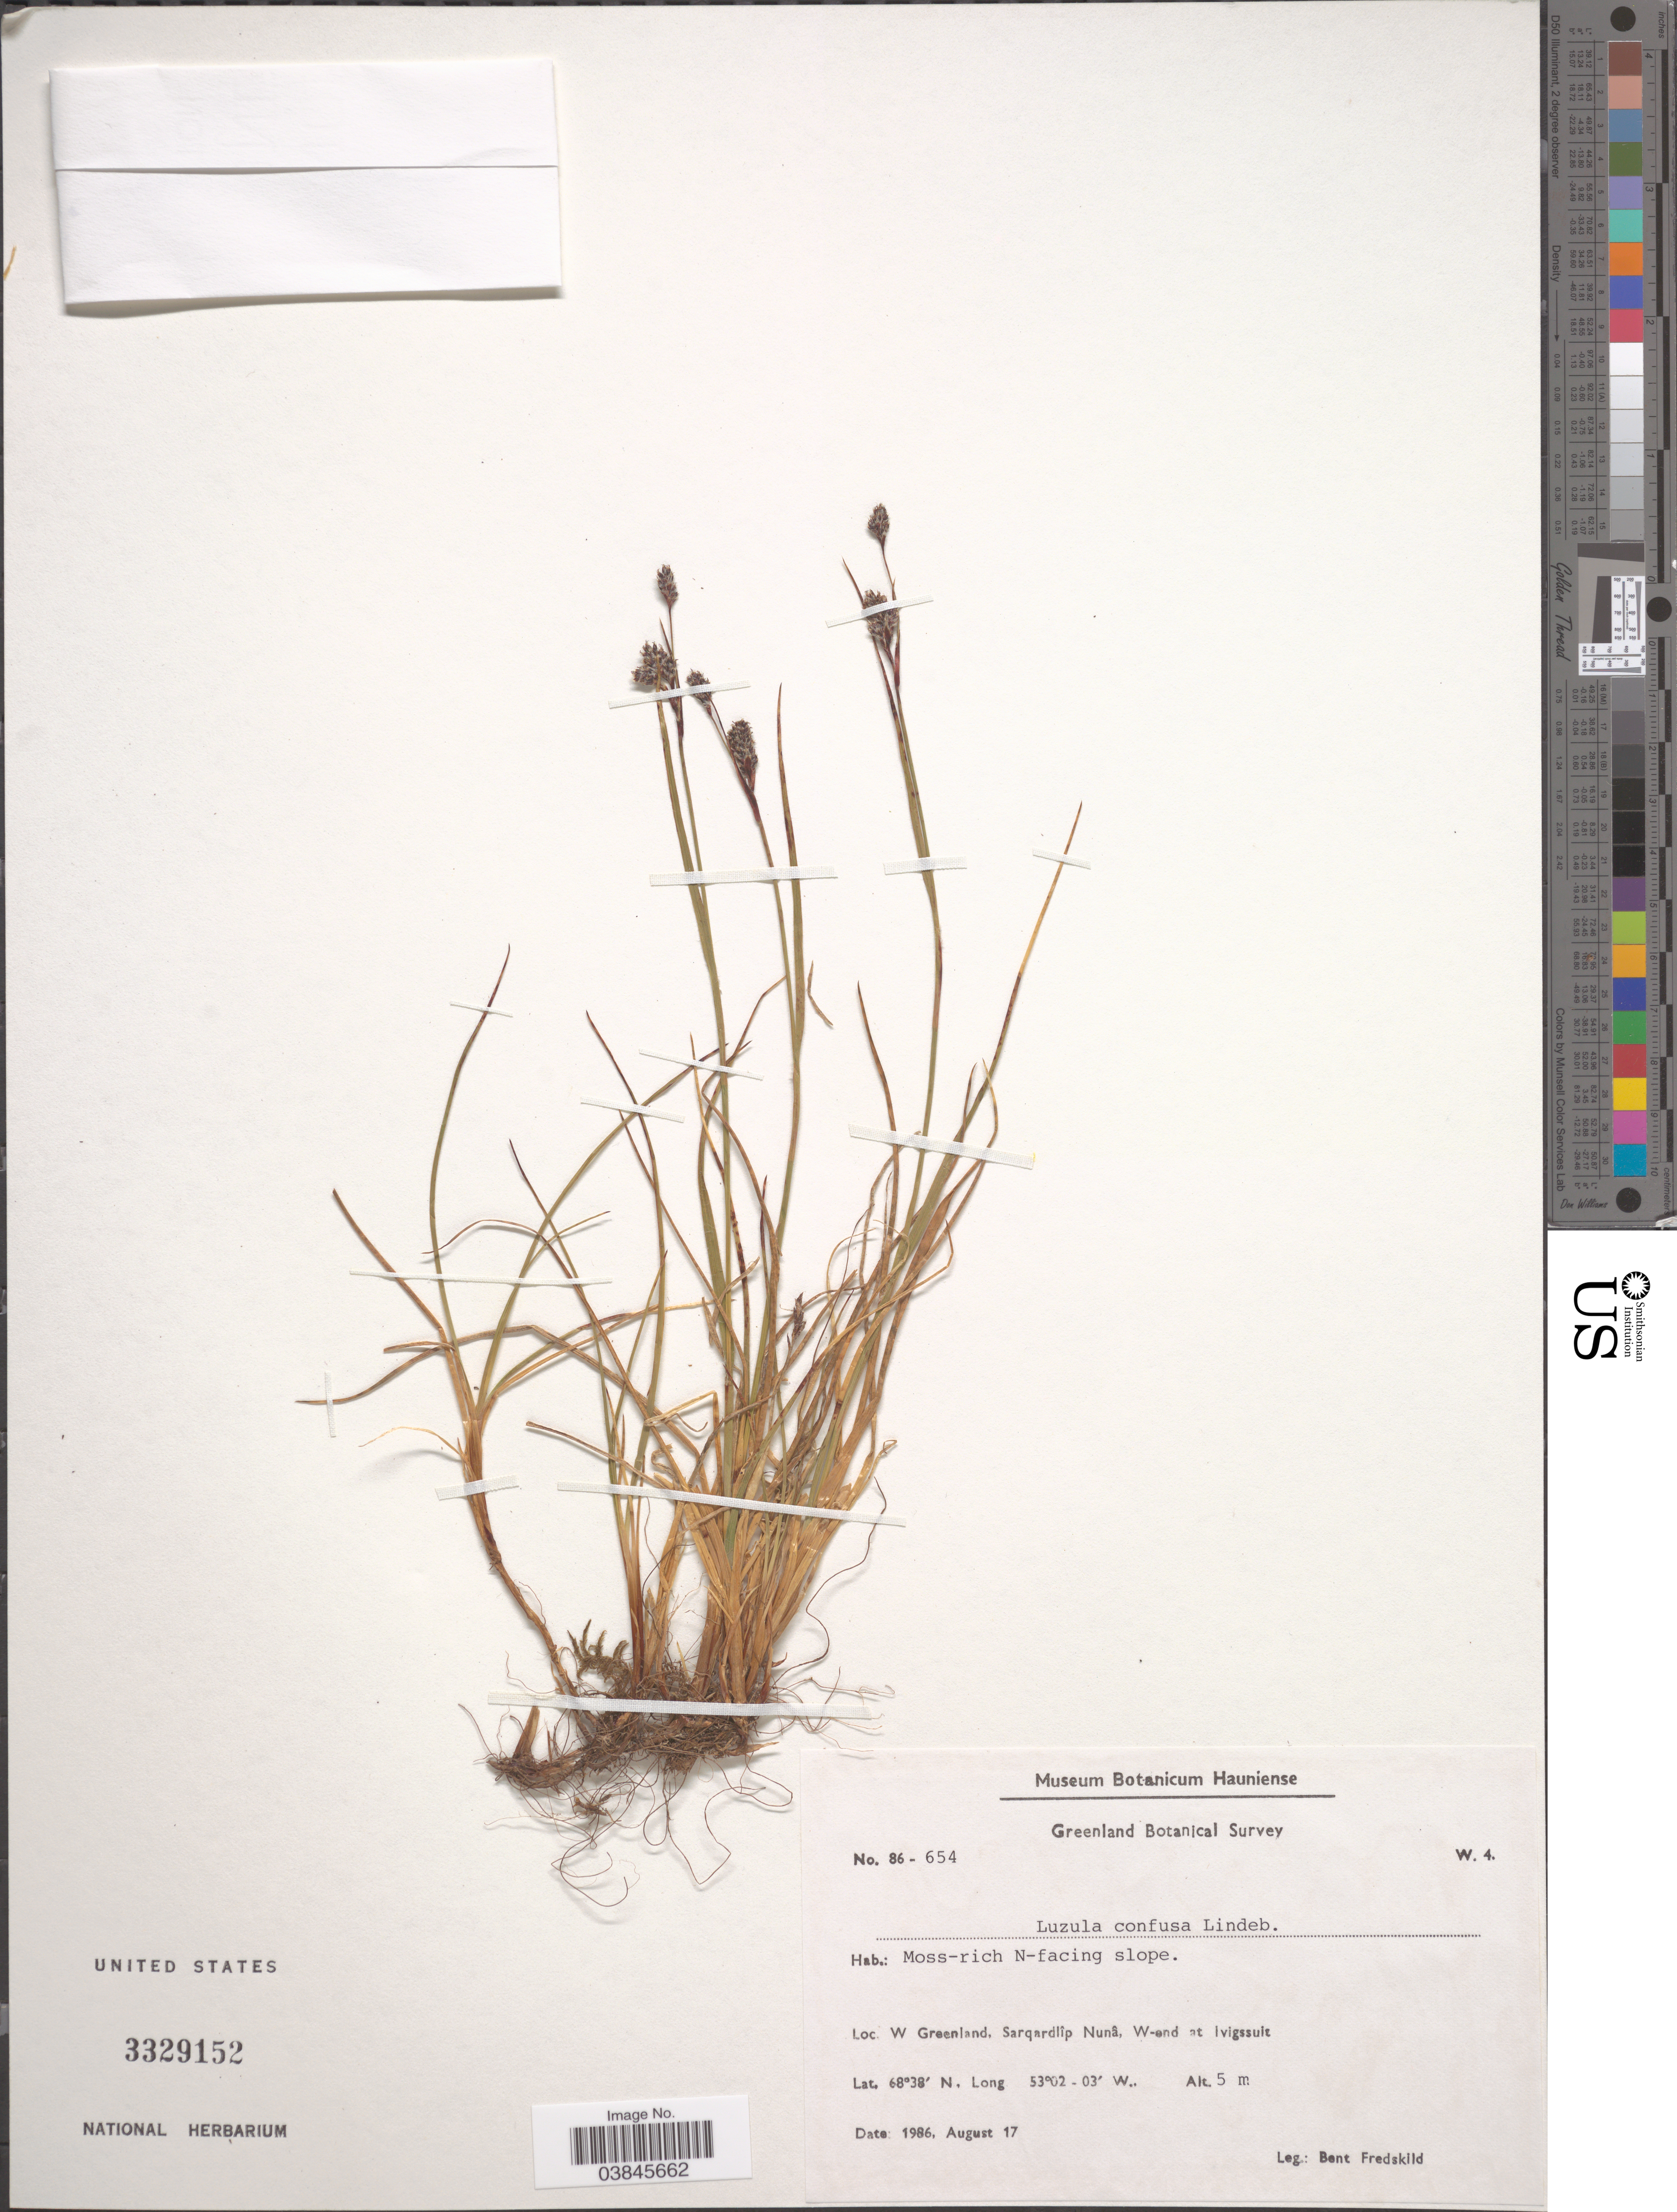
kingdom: Plantae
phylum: Tracheophyta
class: Liliopsida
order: Poales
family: Juncaceae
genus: Luzula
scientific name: Luzula confusa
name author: Lindeb.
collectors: B. Fredskild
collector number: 86-654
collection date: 1986-08-17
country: Greenland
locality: N-facing slope. W Greenland, Sarqardlîp Nunâ, W-end at Ivigssuit.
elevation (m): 5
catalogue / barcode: US 3329152